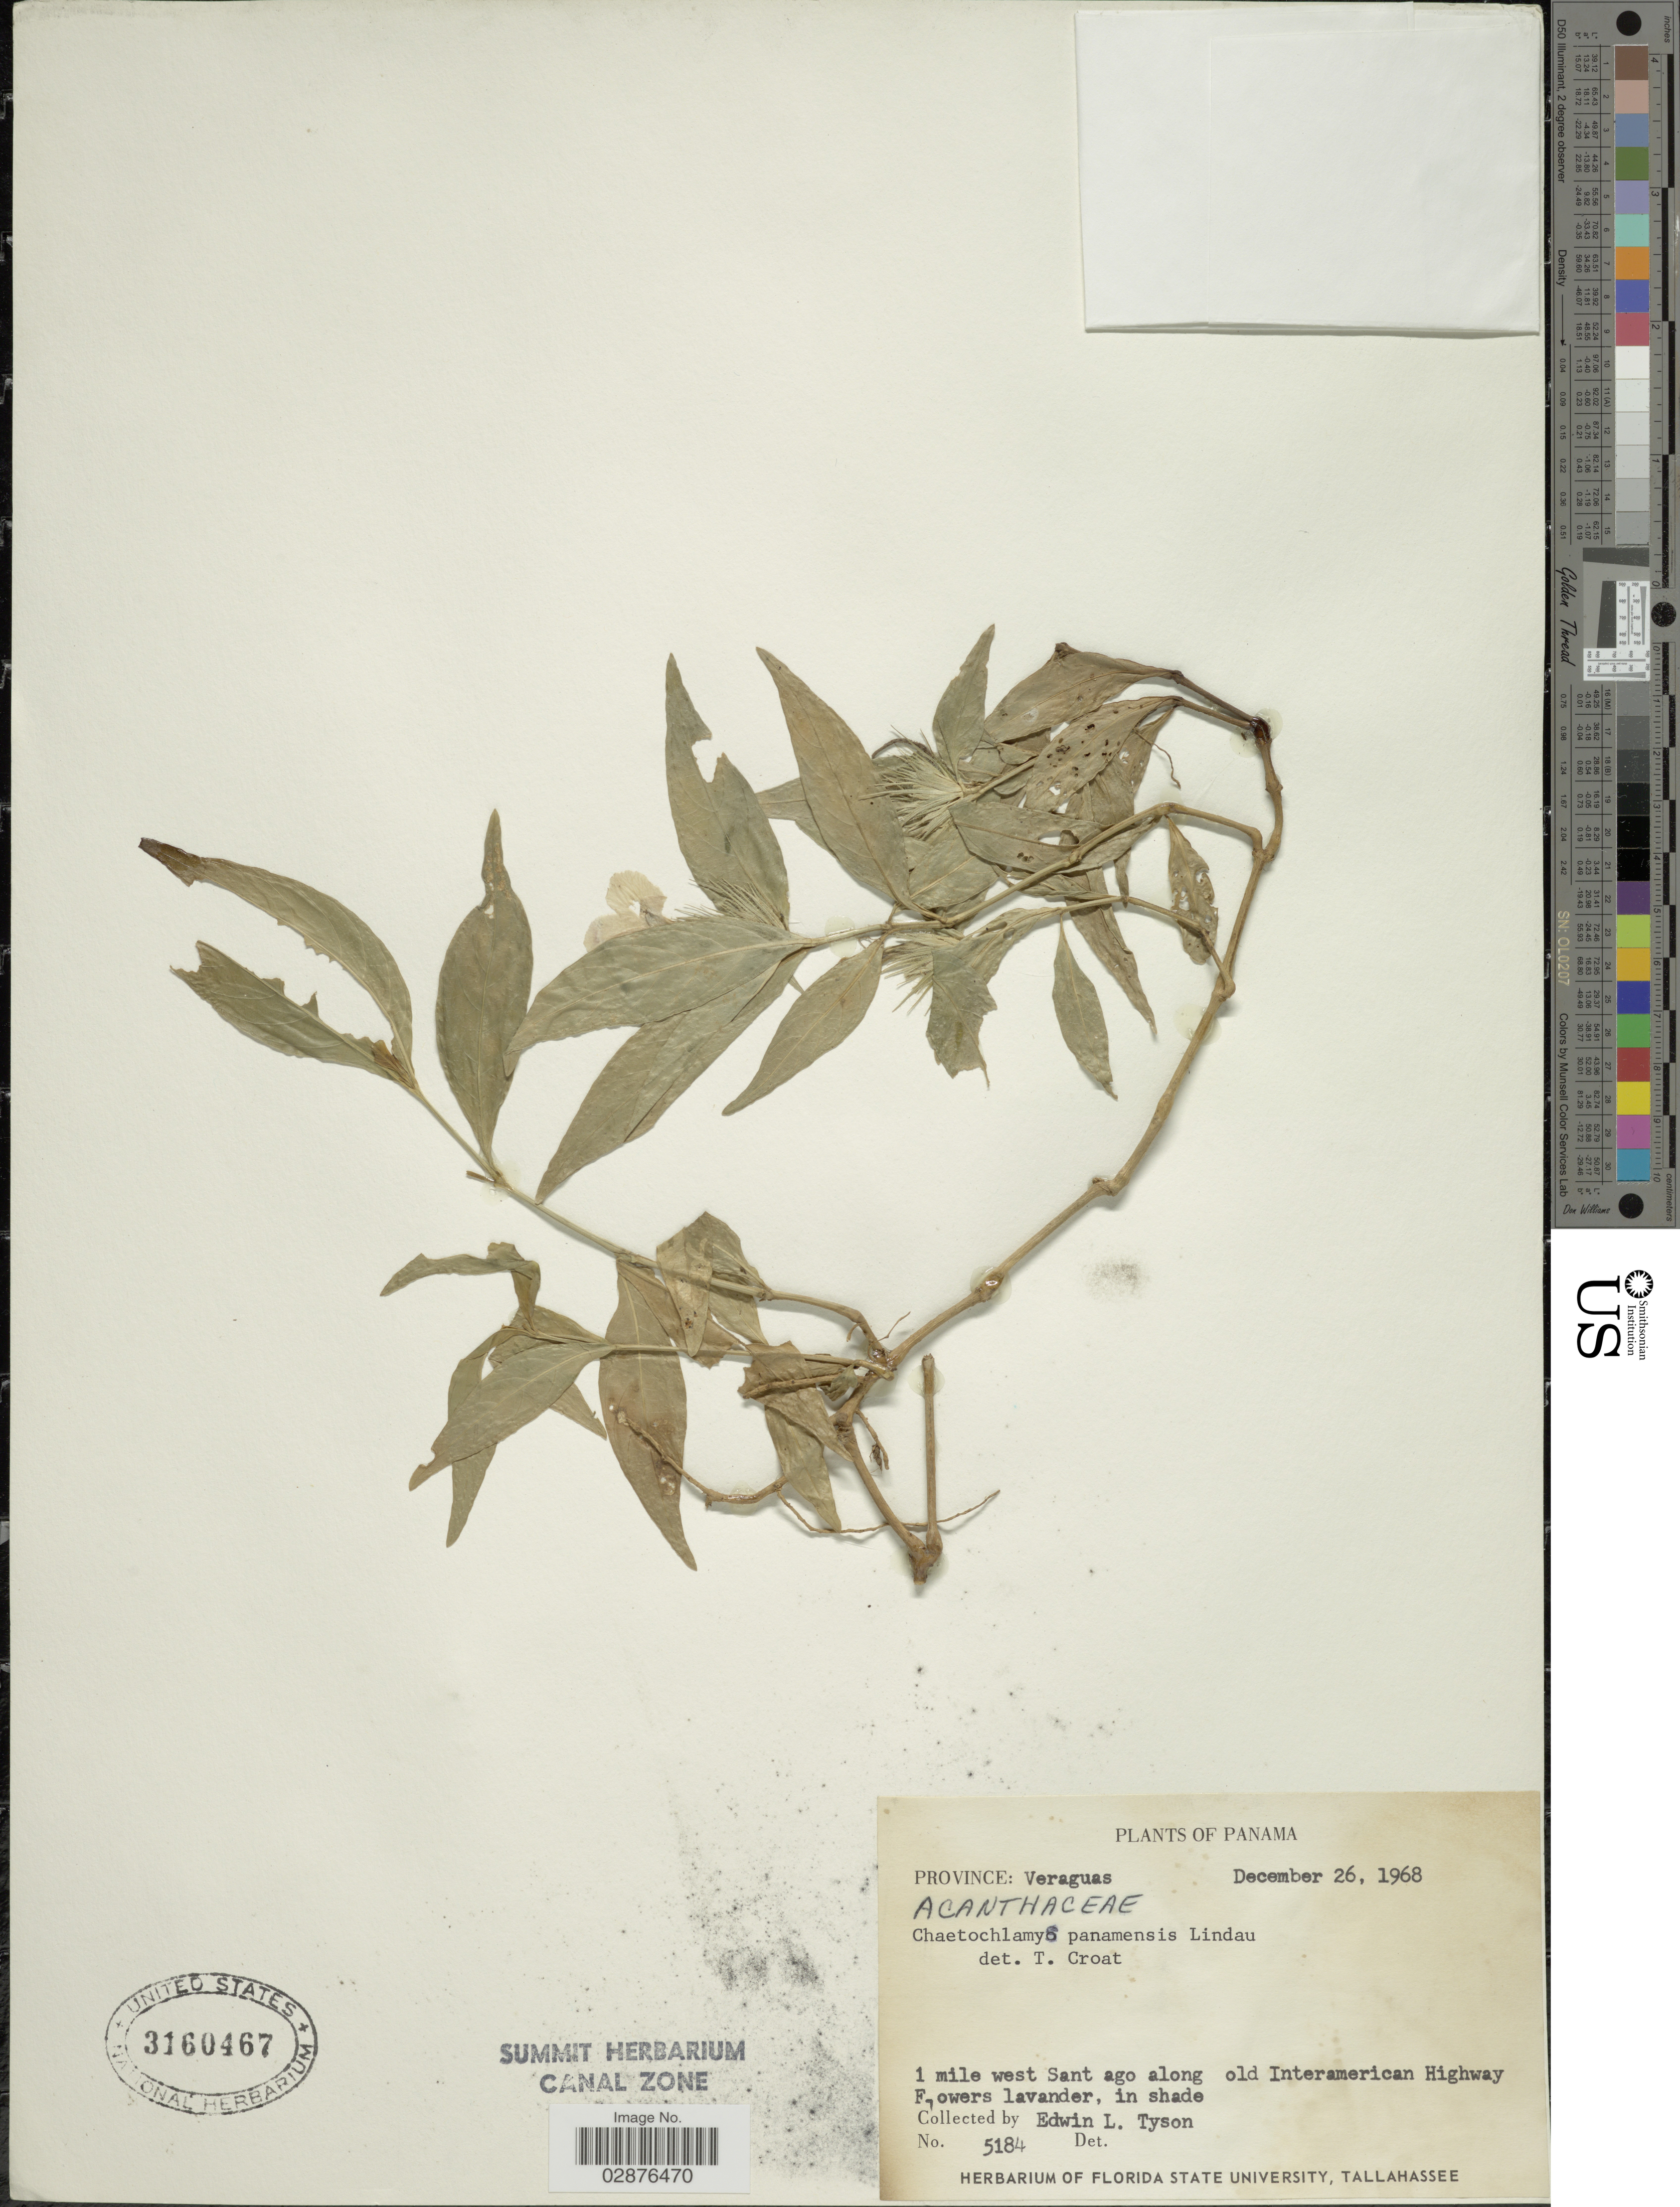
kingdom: Plantae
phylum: Tracheophyta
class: Magnoliopsida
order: Lamiales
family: Acanthaceae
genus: Justicia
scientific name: Justicia isthmensis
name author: T.F. Daniel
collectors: E. L. Tyson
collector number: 5184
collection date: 1968-12-26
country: Panama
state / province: Veraguas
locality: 1 mile west Sant ago along old Interamerican Highway.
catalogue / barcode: US 3160467